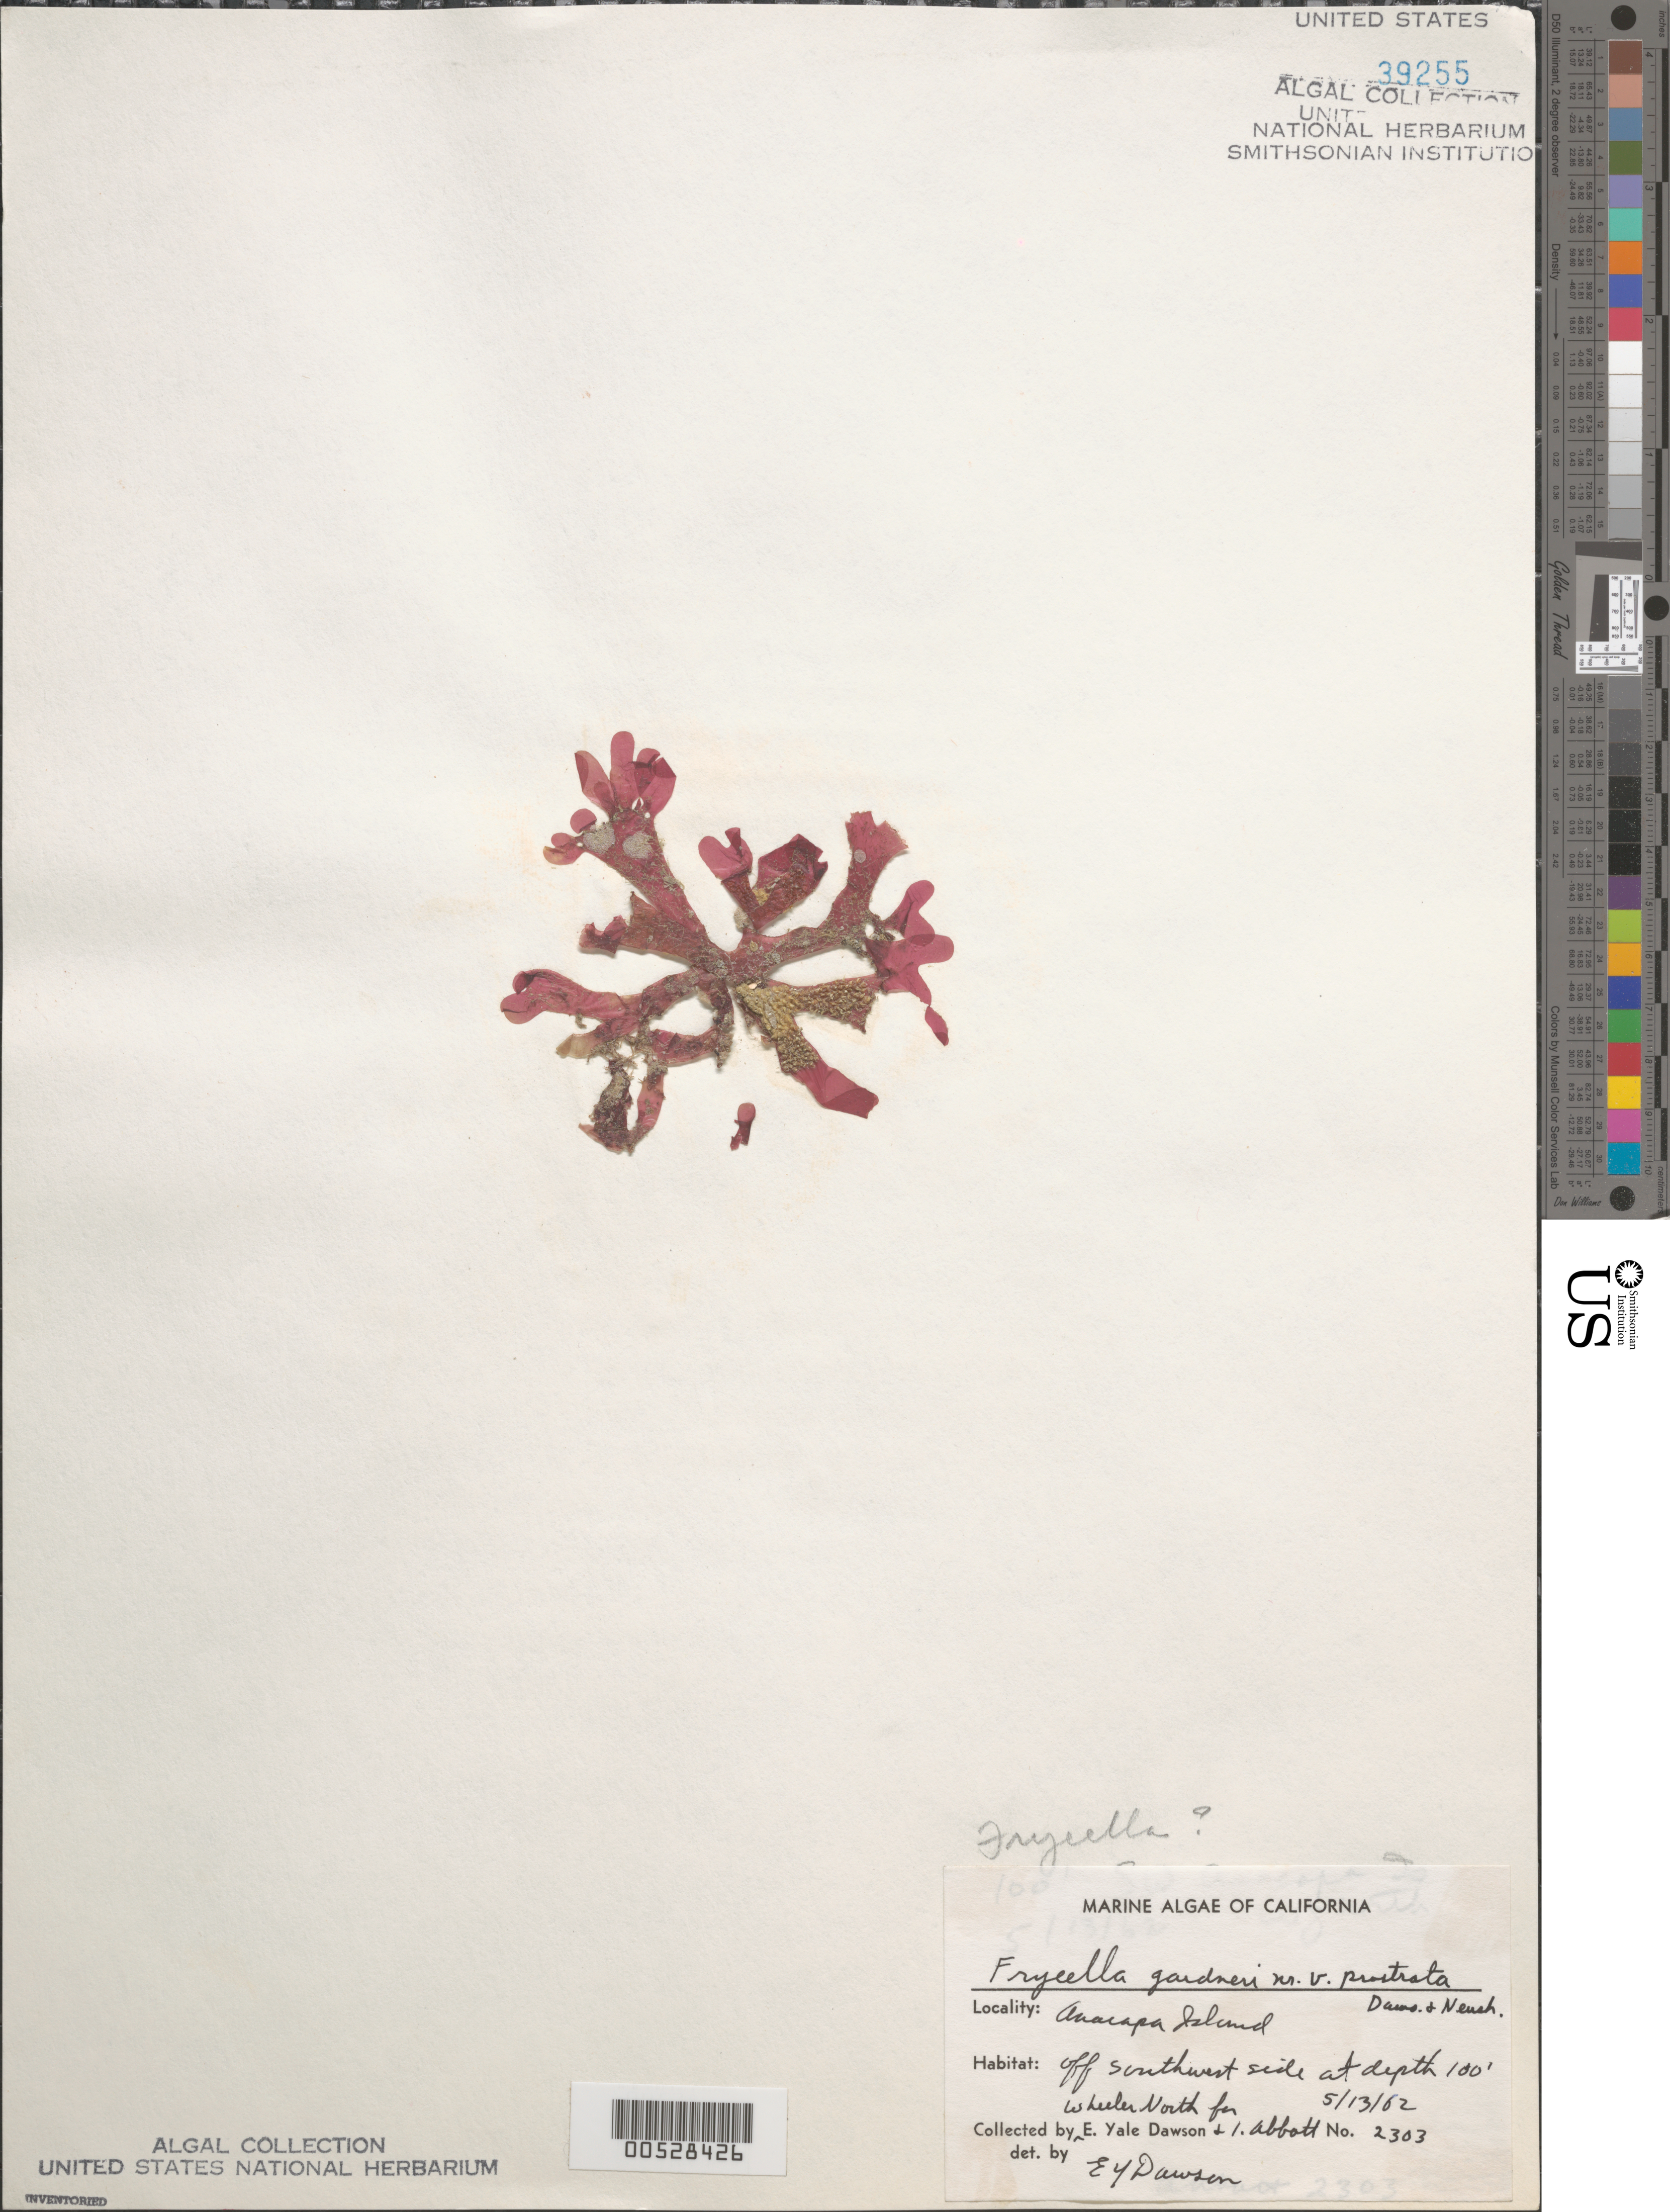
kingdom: Plantae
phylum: Rhodophyta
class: Florideophyceae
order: Rhodymeniales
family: Fryeellaceae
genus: Fryeella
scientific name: Fryeella gardneri var. prostrata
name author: E.Y. Dawson & Neushul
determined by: Dawson, E. Y.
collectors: W. North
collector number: IAA 2303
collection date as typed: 13 May 1962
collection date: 1962-05-13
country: United States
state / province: California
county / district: Ventura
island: Anacapa Island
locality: Off southwest side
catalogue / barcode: US 39255